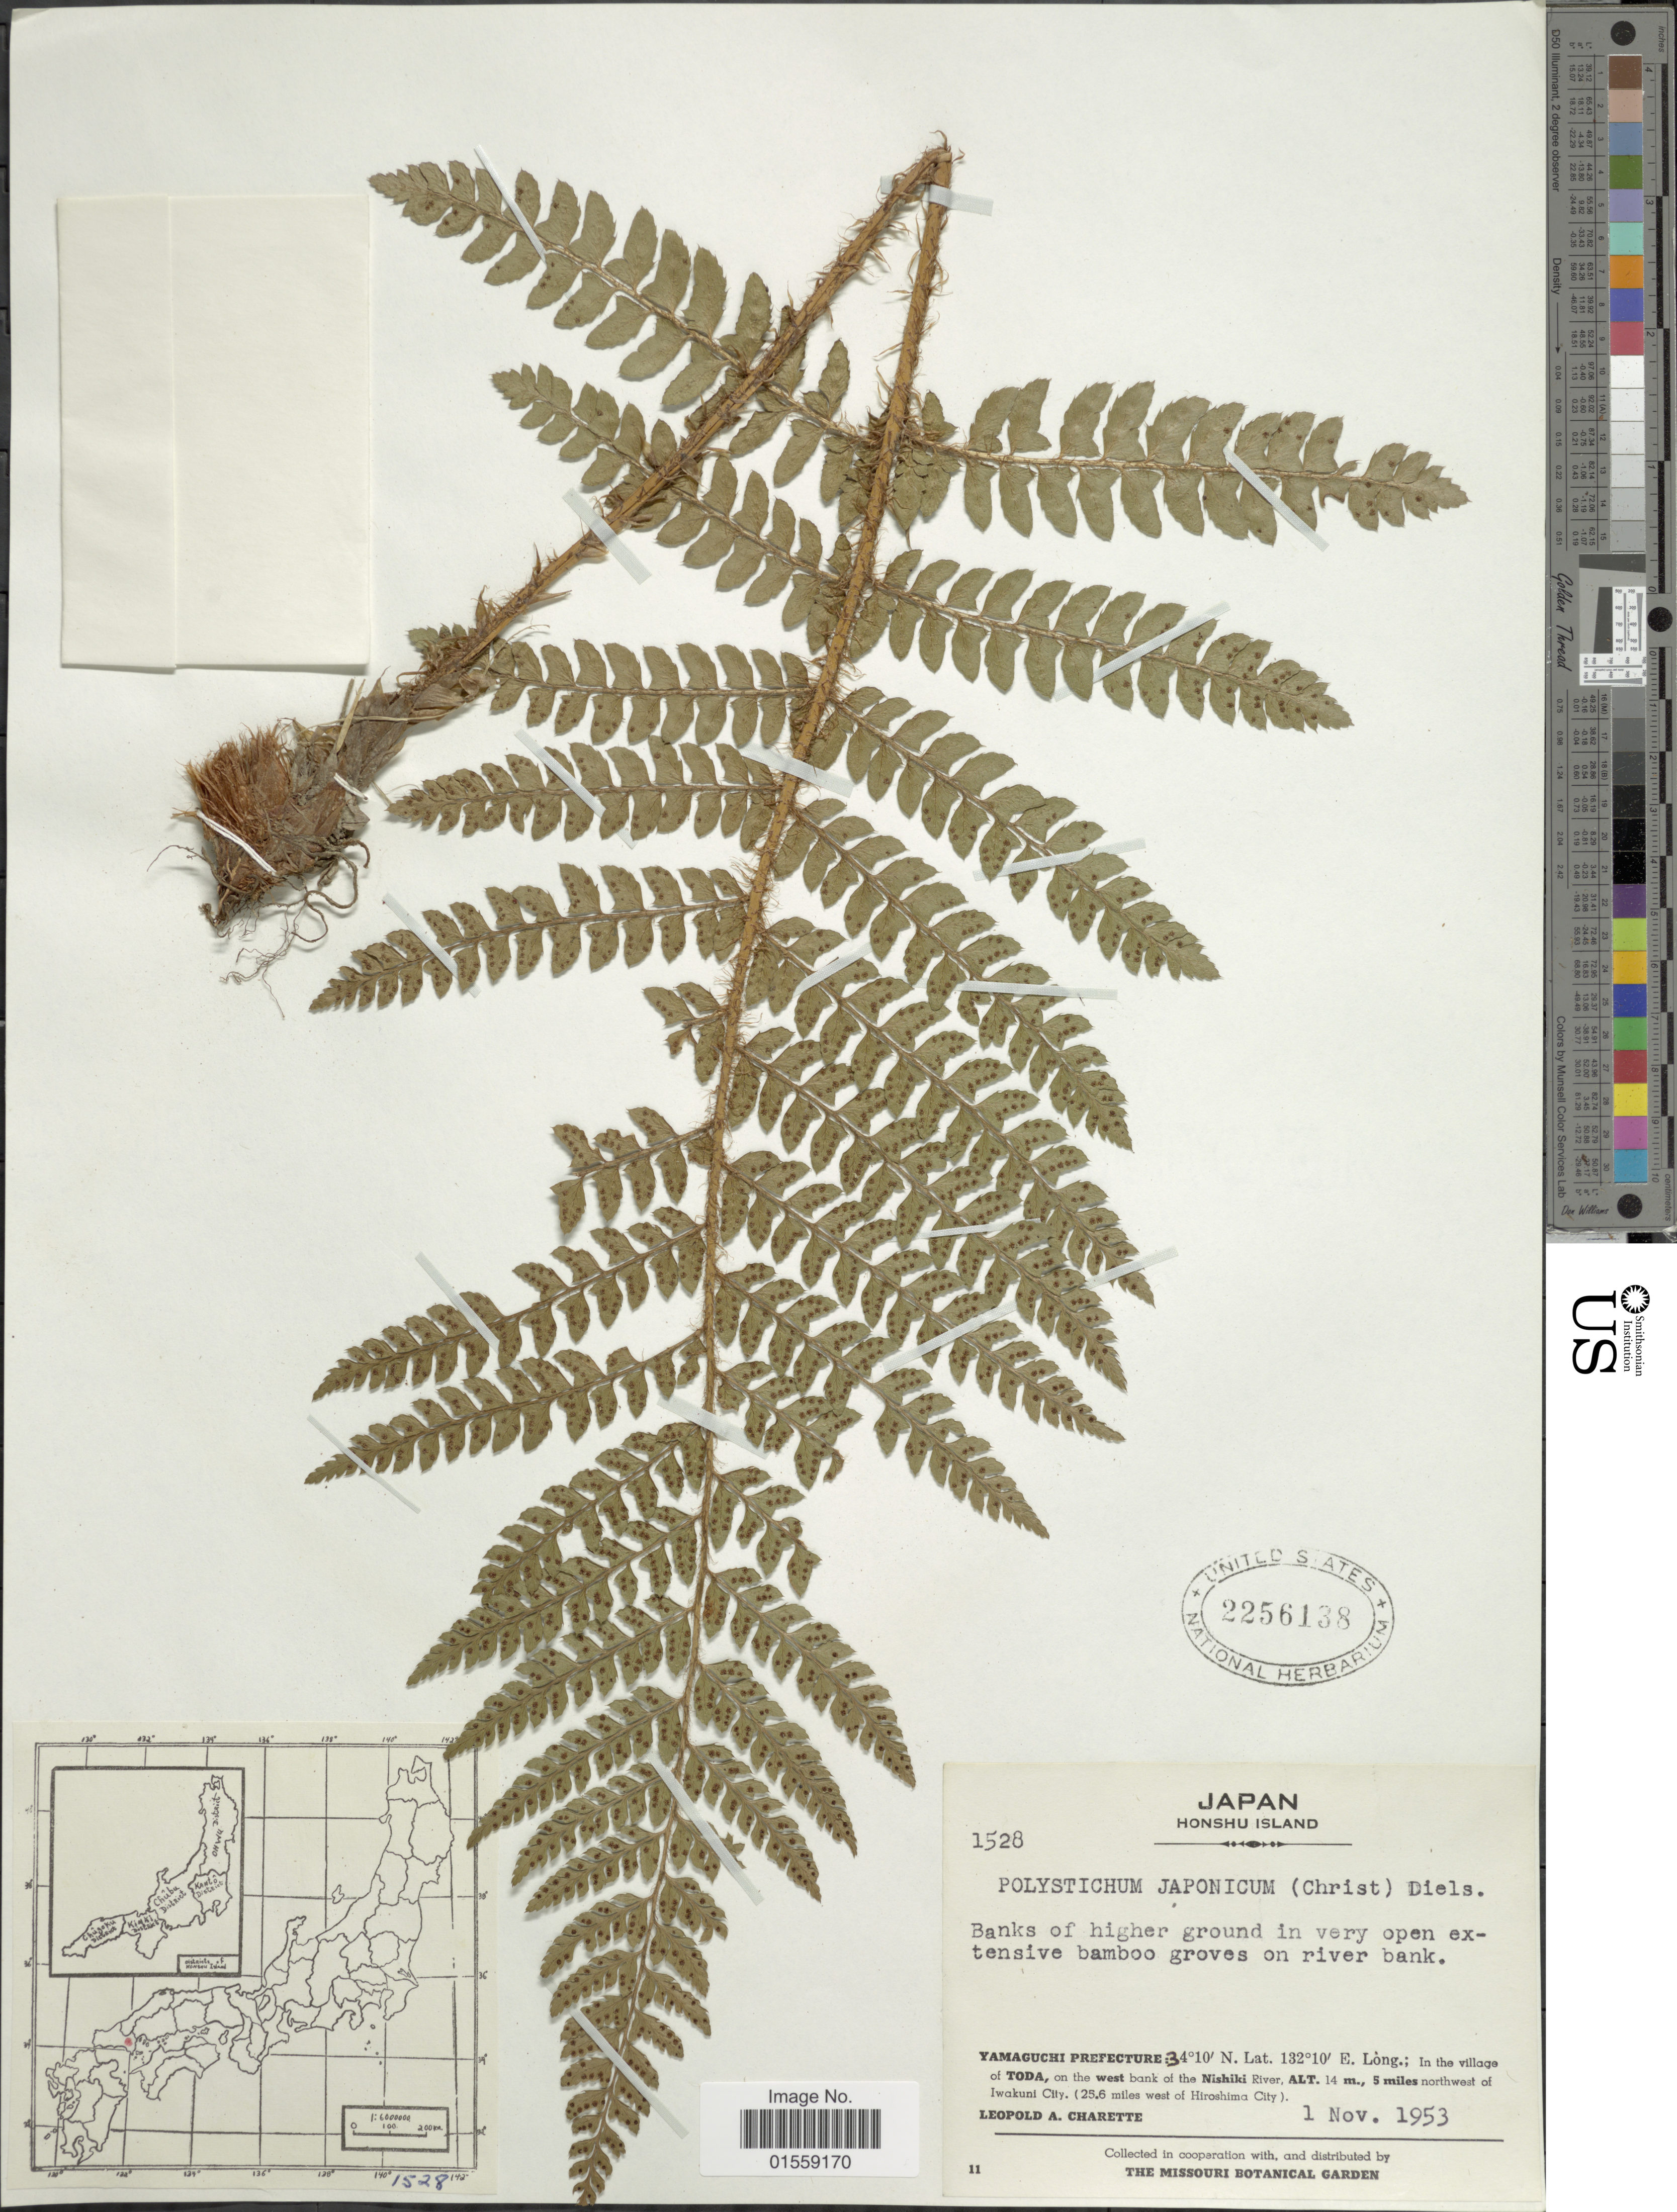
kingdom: Plantae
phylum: Tracheophyta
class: Polypodiopsida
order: Polypodiales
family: Dryopteridaceae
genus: Polystichum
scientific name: Polystichum japonicum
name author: Diels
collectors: L. A. Charette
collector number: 1528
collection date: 1953-11-01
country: Japan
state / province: Yamaguti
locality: Japan, Honshu Island, Yamaguchi Prefecture: in the village of Toda, on the west bank of the Nishiki River, 5 miles northwest of Iwakuni City. ( 25.6 miles west of Hiroshima City).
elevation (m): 14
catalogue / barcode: US 2256138